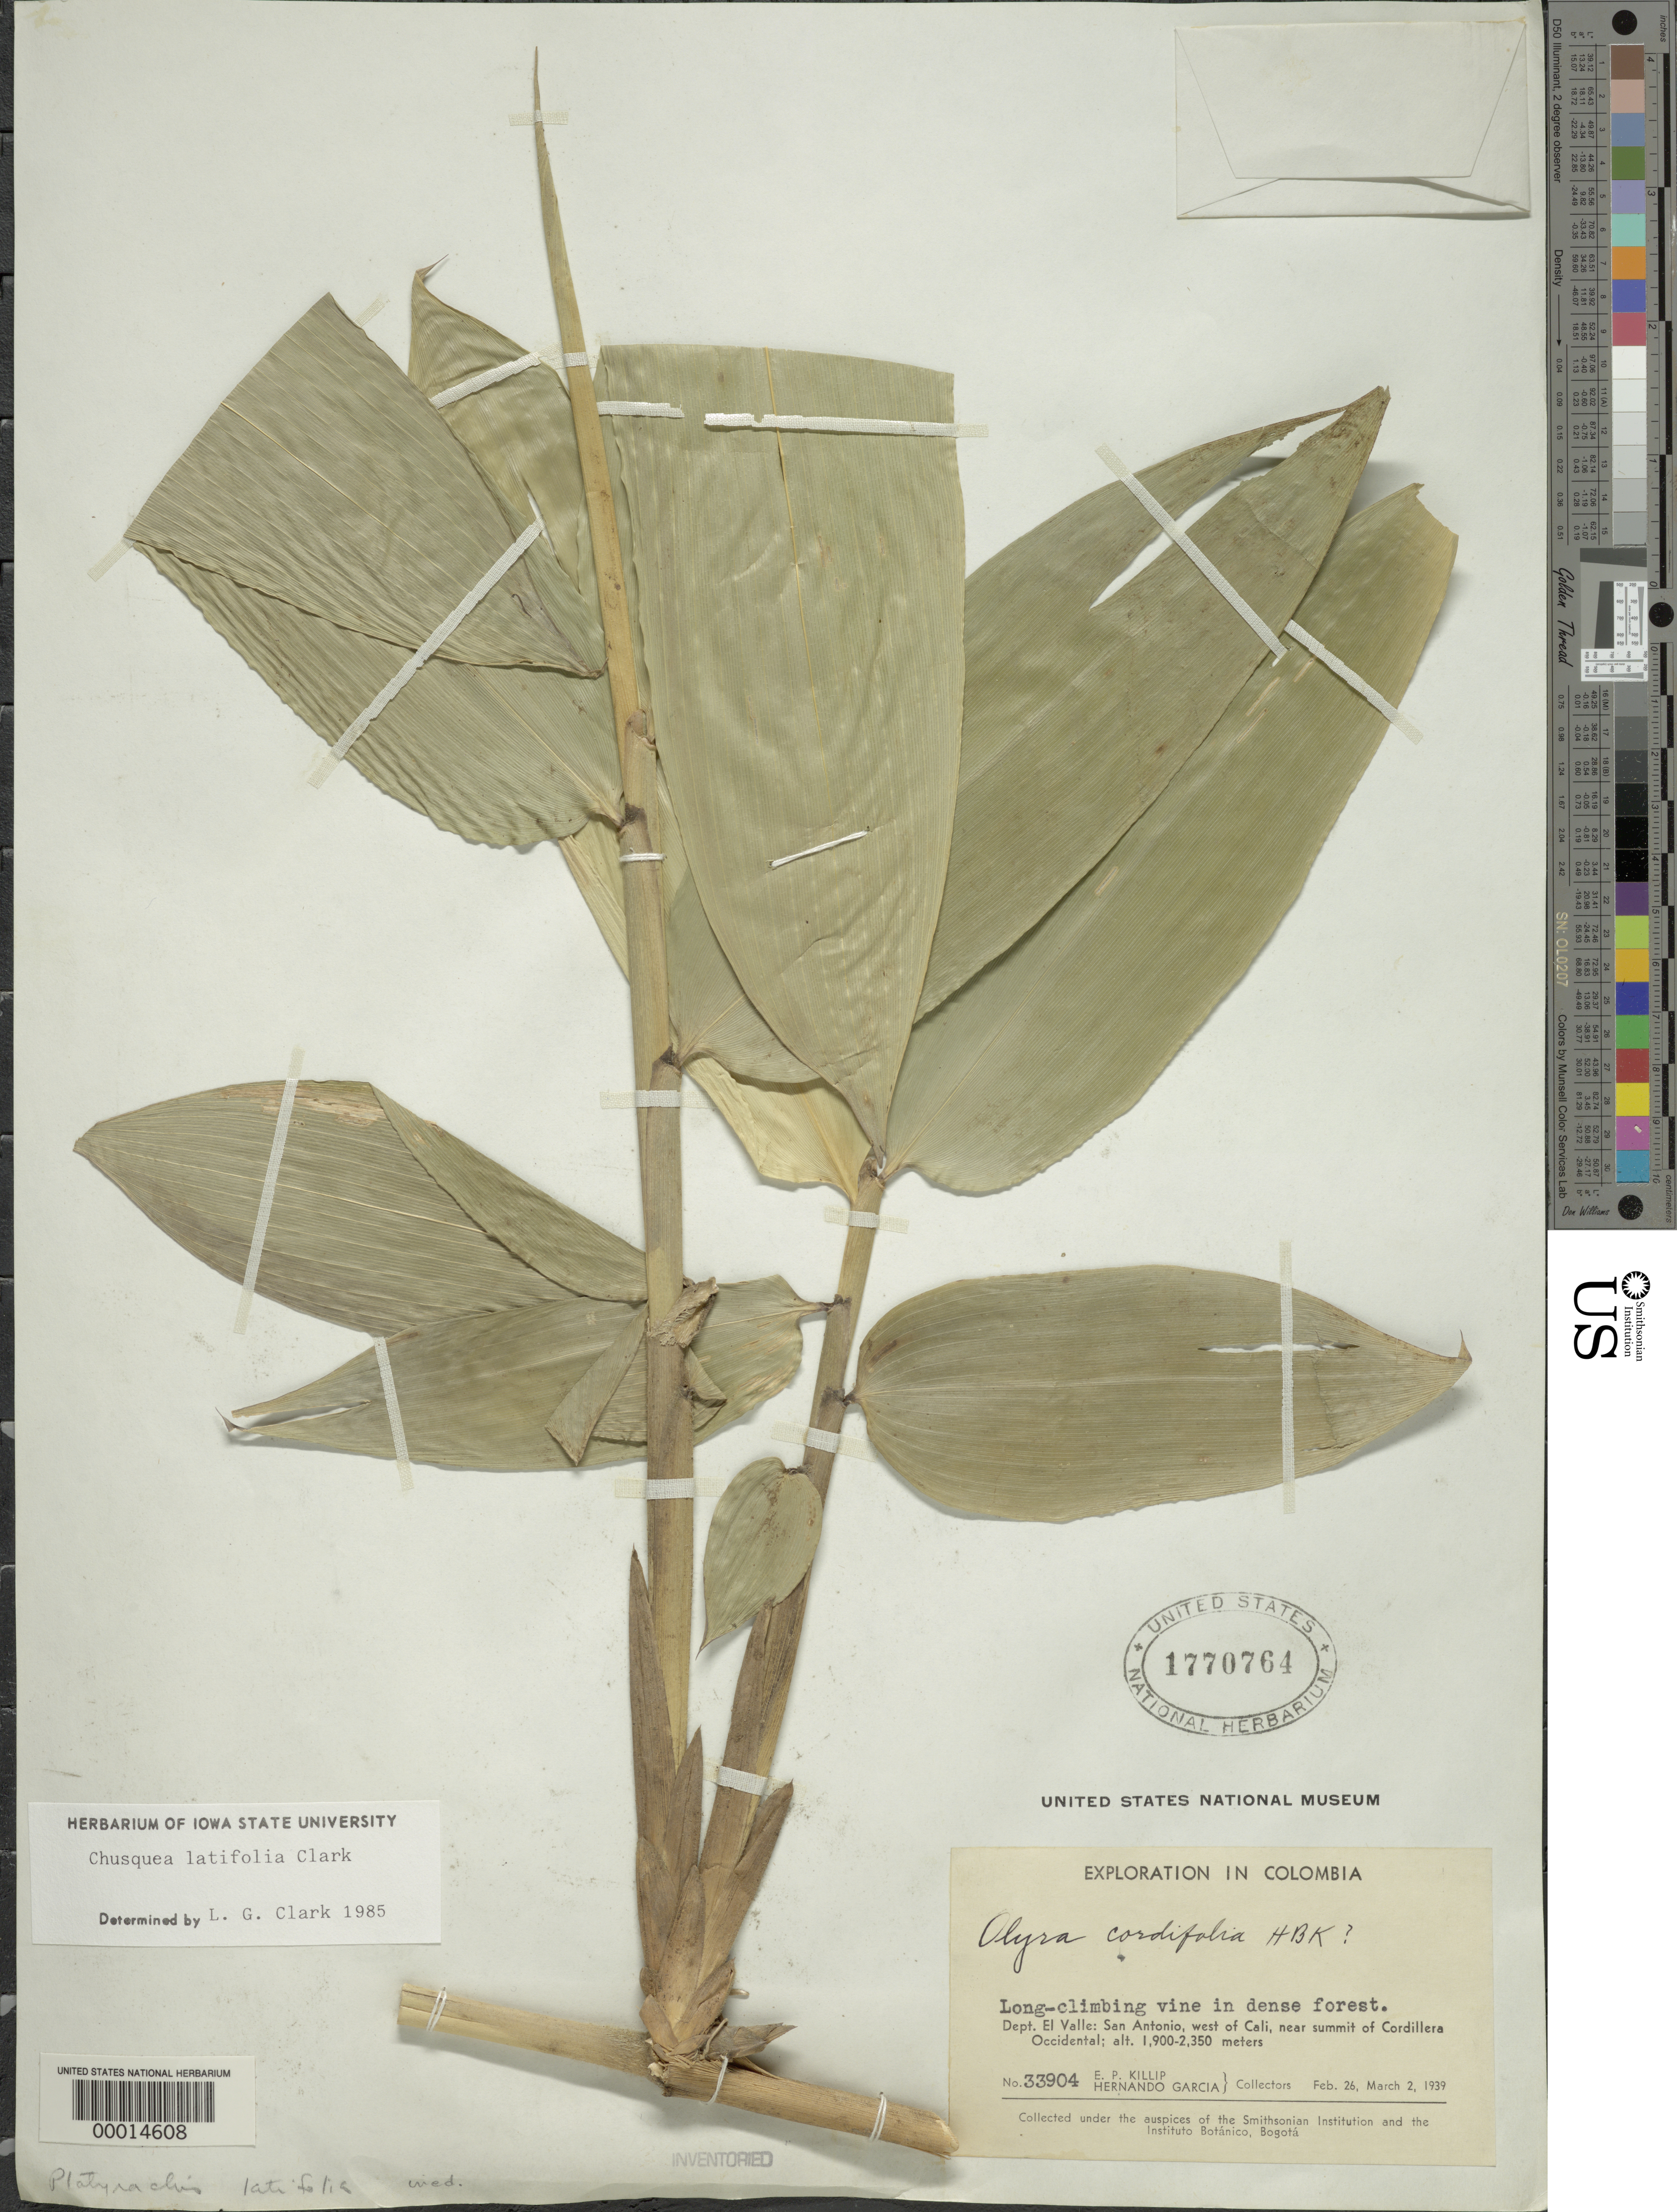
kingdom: Plantae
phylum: Tracheophyta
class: Liliopsida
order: Poales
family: Poaceae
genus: Chusquea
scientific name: Chusquea latifolia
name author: L.G. Clark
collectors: E. P. Killip & H. Garcia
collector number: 33904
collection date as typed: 26 Feb 1939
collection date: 1939-02-26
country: Colombia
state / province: Valle del Cauca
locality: San Antonia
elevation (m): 1900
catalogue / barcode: US 1770764